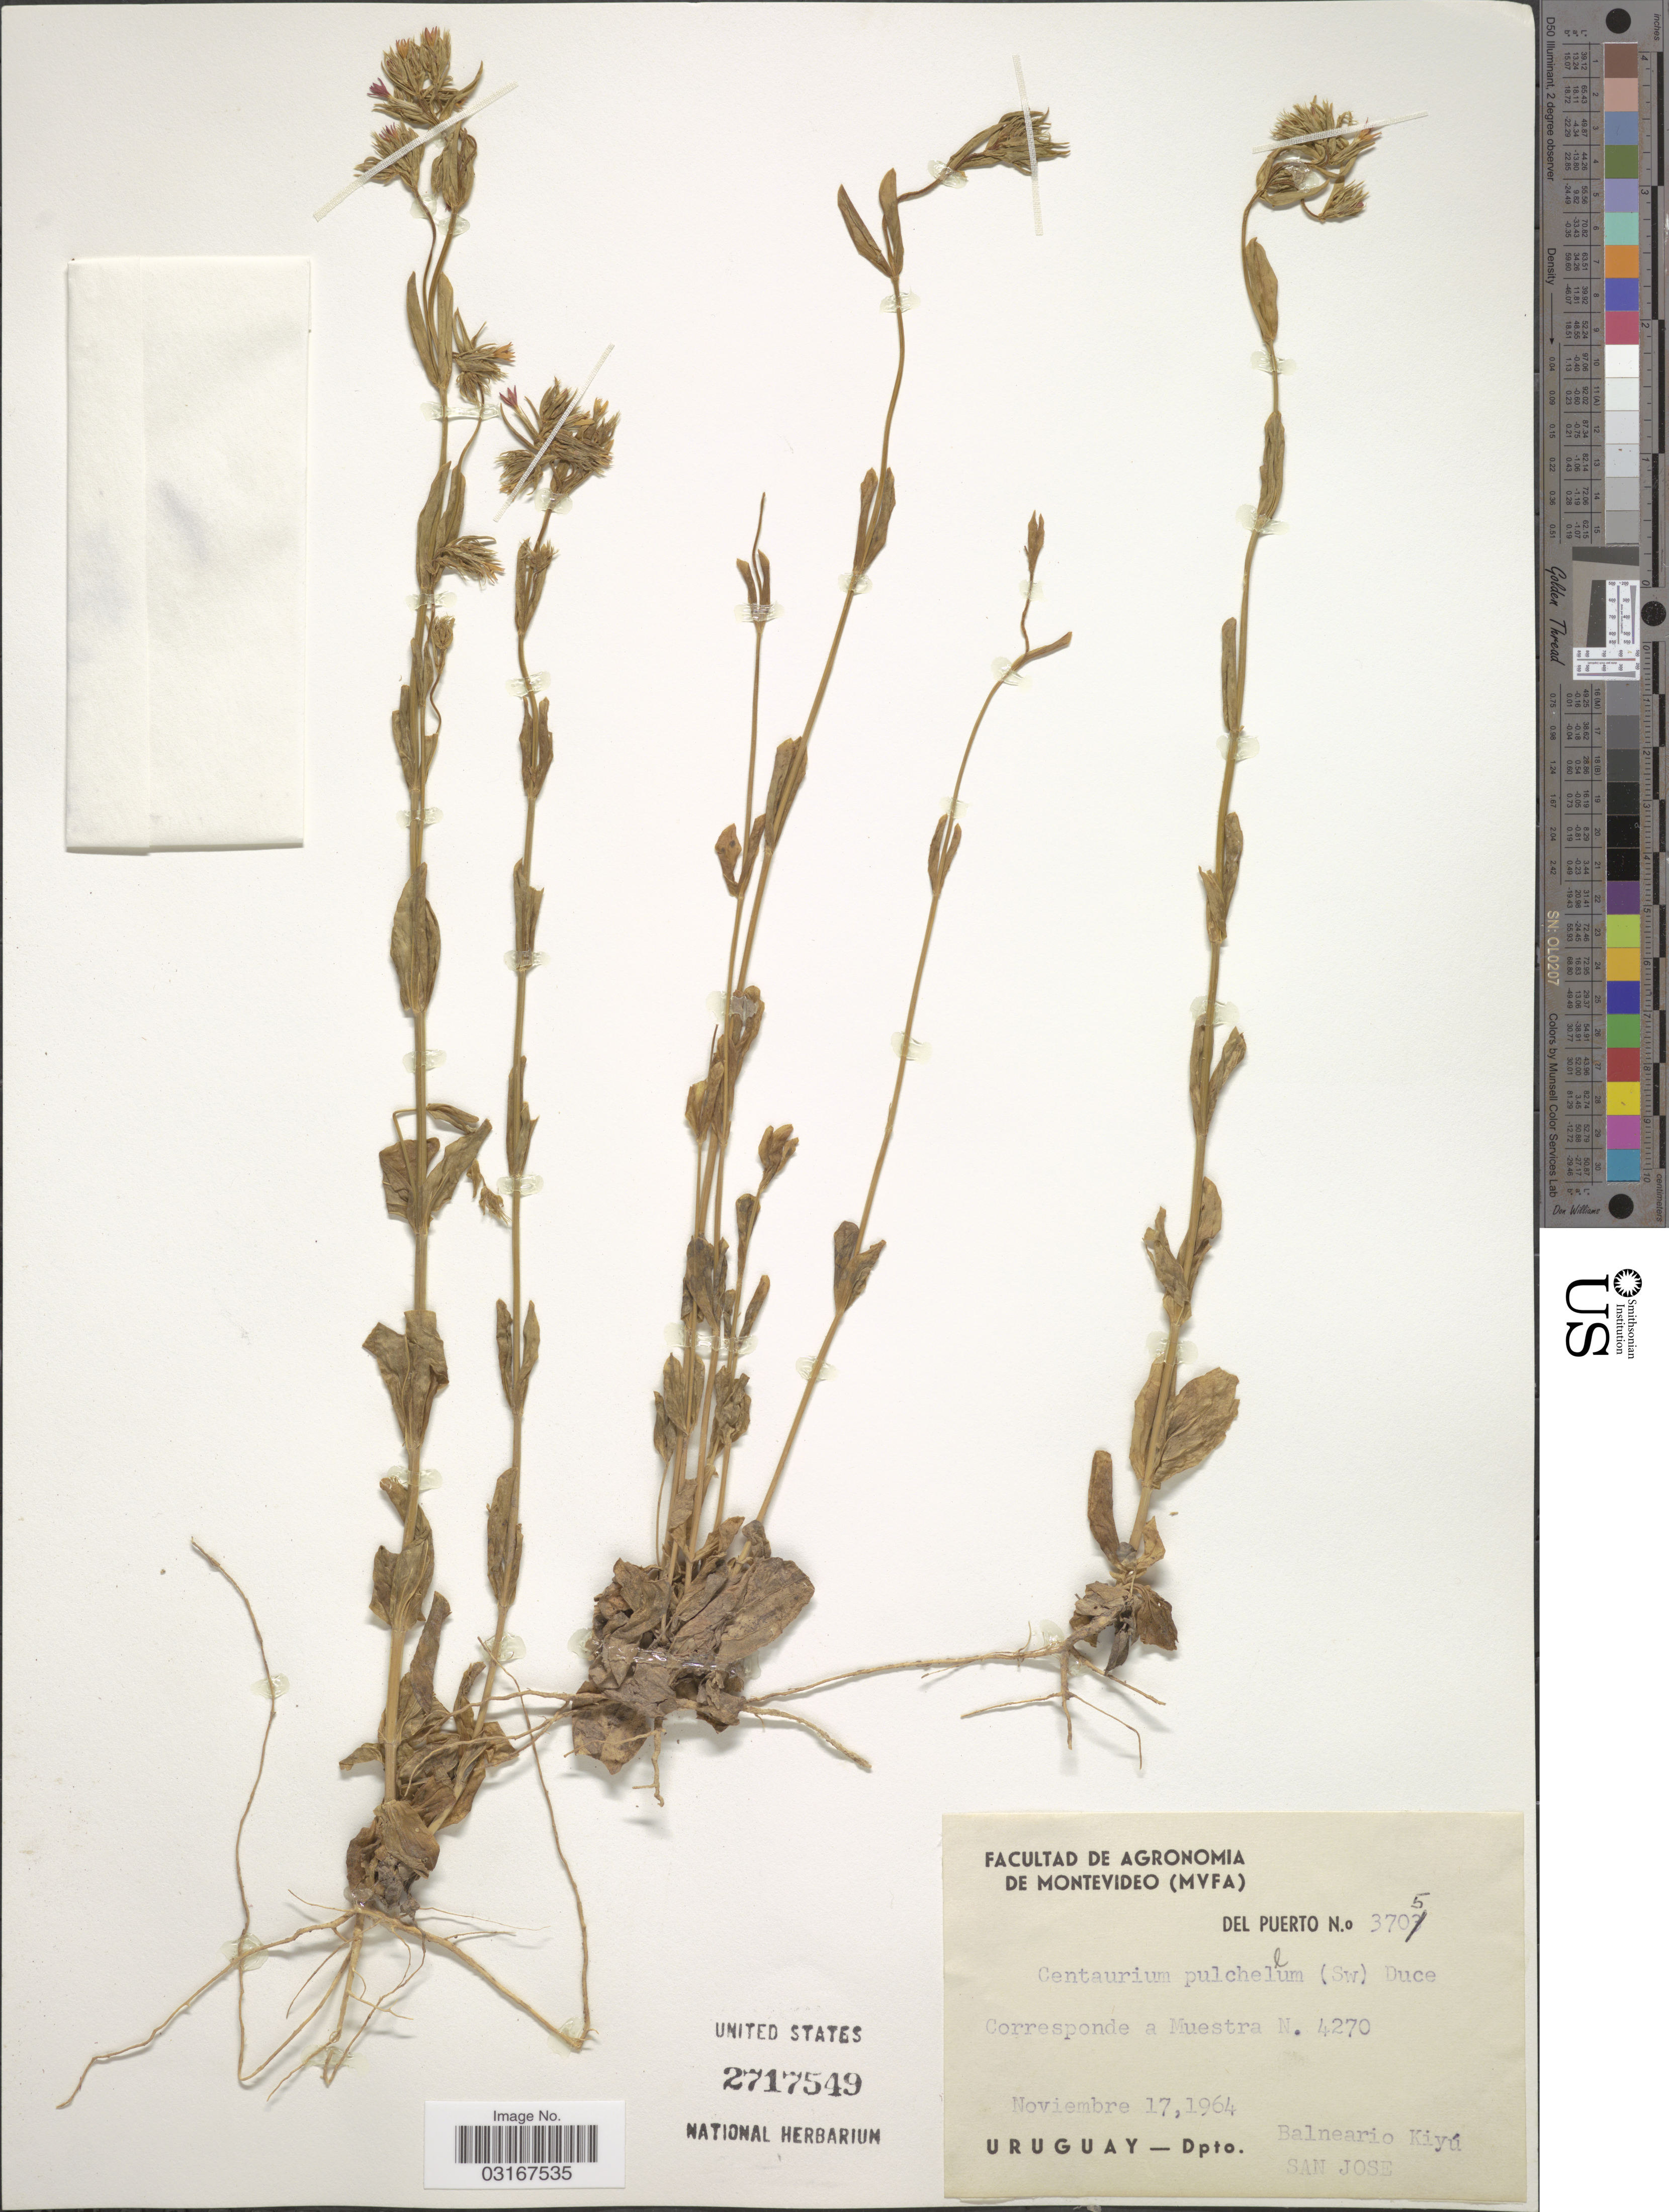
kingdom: Plantae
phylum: Tracheophyta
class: Magnoliopsida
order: Gentianales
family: Gentianaceae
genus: Centaurium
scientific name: Centaurium pulchellum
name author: (Sw.) Druce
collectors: Del Puerto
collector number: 3705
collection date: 1964-11-17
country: Uruguay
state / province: San Jose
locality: Dpto. San Jose. Balneario Kiyú.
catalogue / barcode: US 2717549